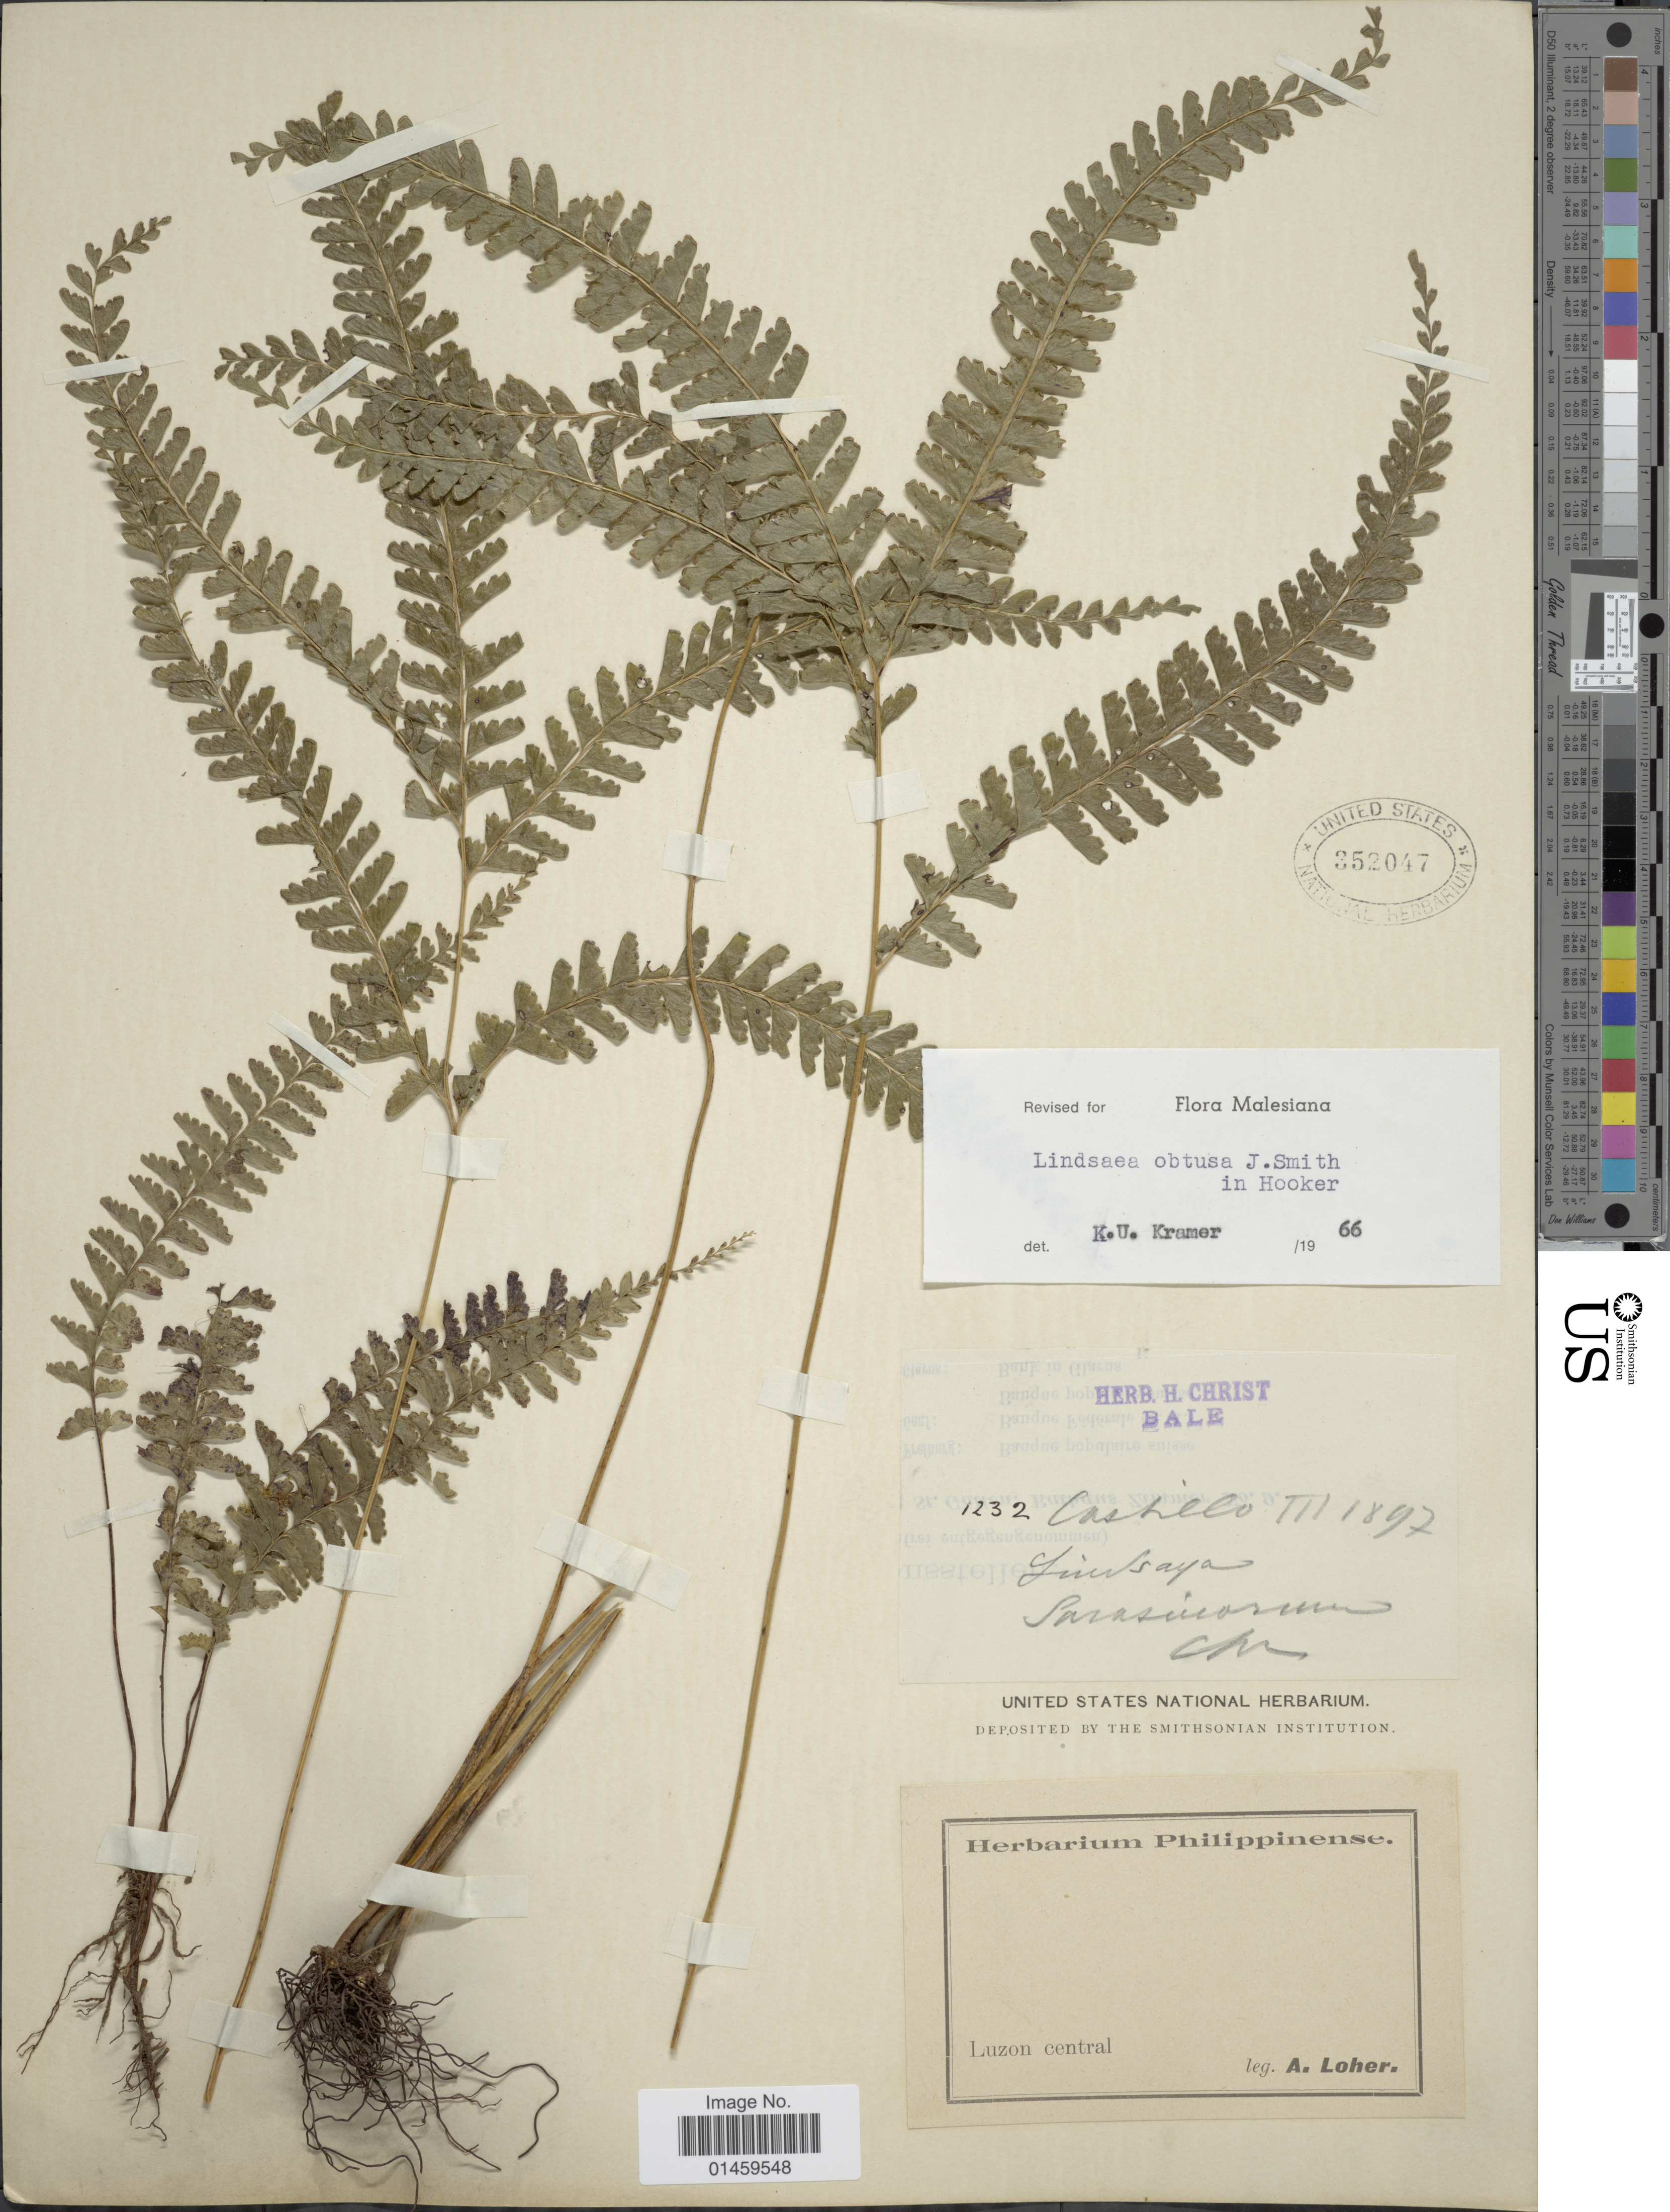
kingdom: Plantae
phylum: Tracheophyta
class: Polypodiopsida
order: Polypodiales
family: Lindsaeaceae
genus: Lindsaea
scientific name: Lindsaea obtusa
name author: J. Sm. ex Hook.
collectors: A. Loher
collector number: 1232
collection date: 1897-03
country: Philippines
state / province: Central Luzon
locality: Luzon central.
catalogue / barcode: US 352047